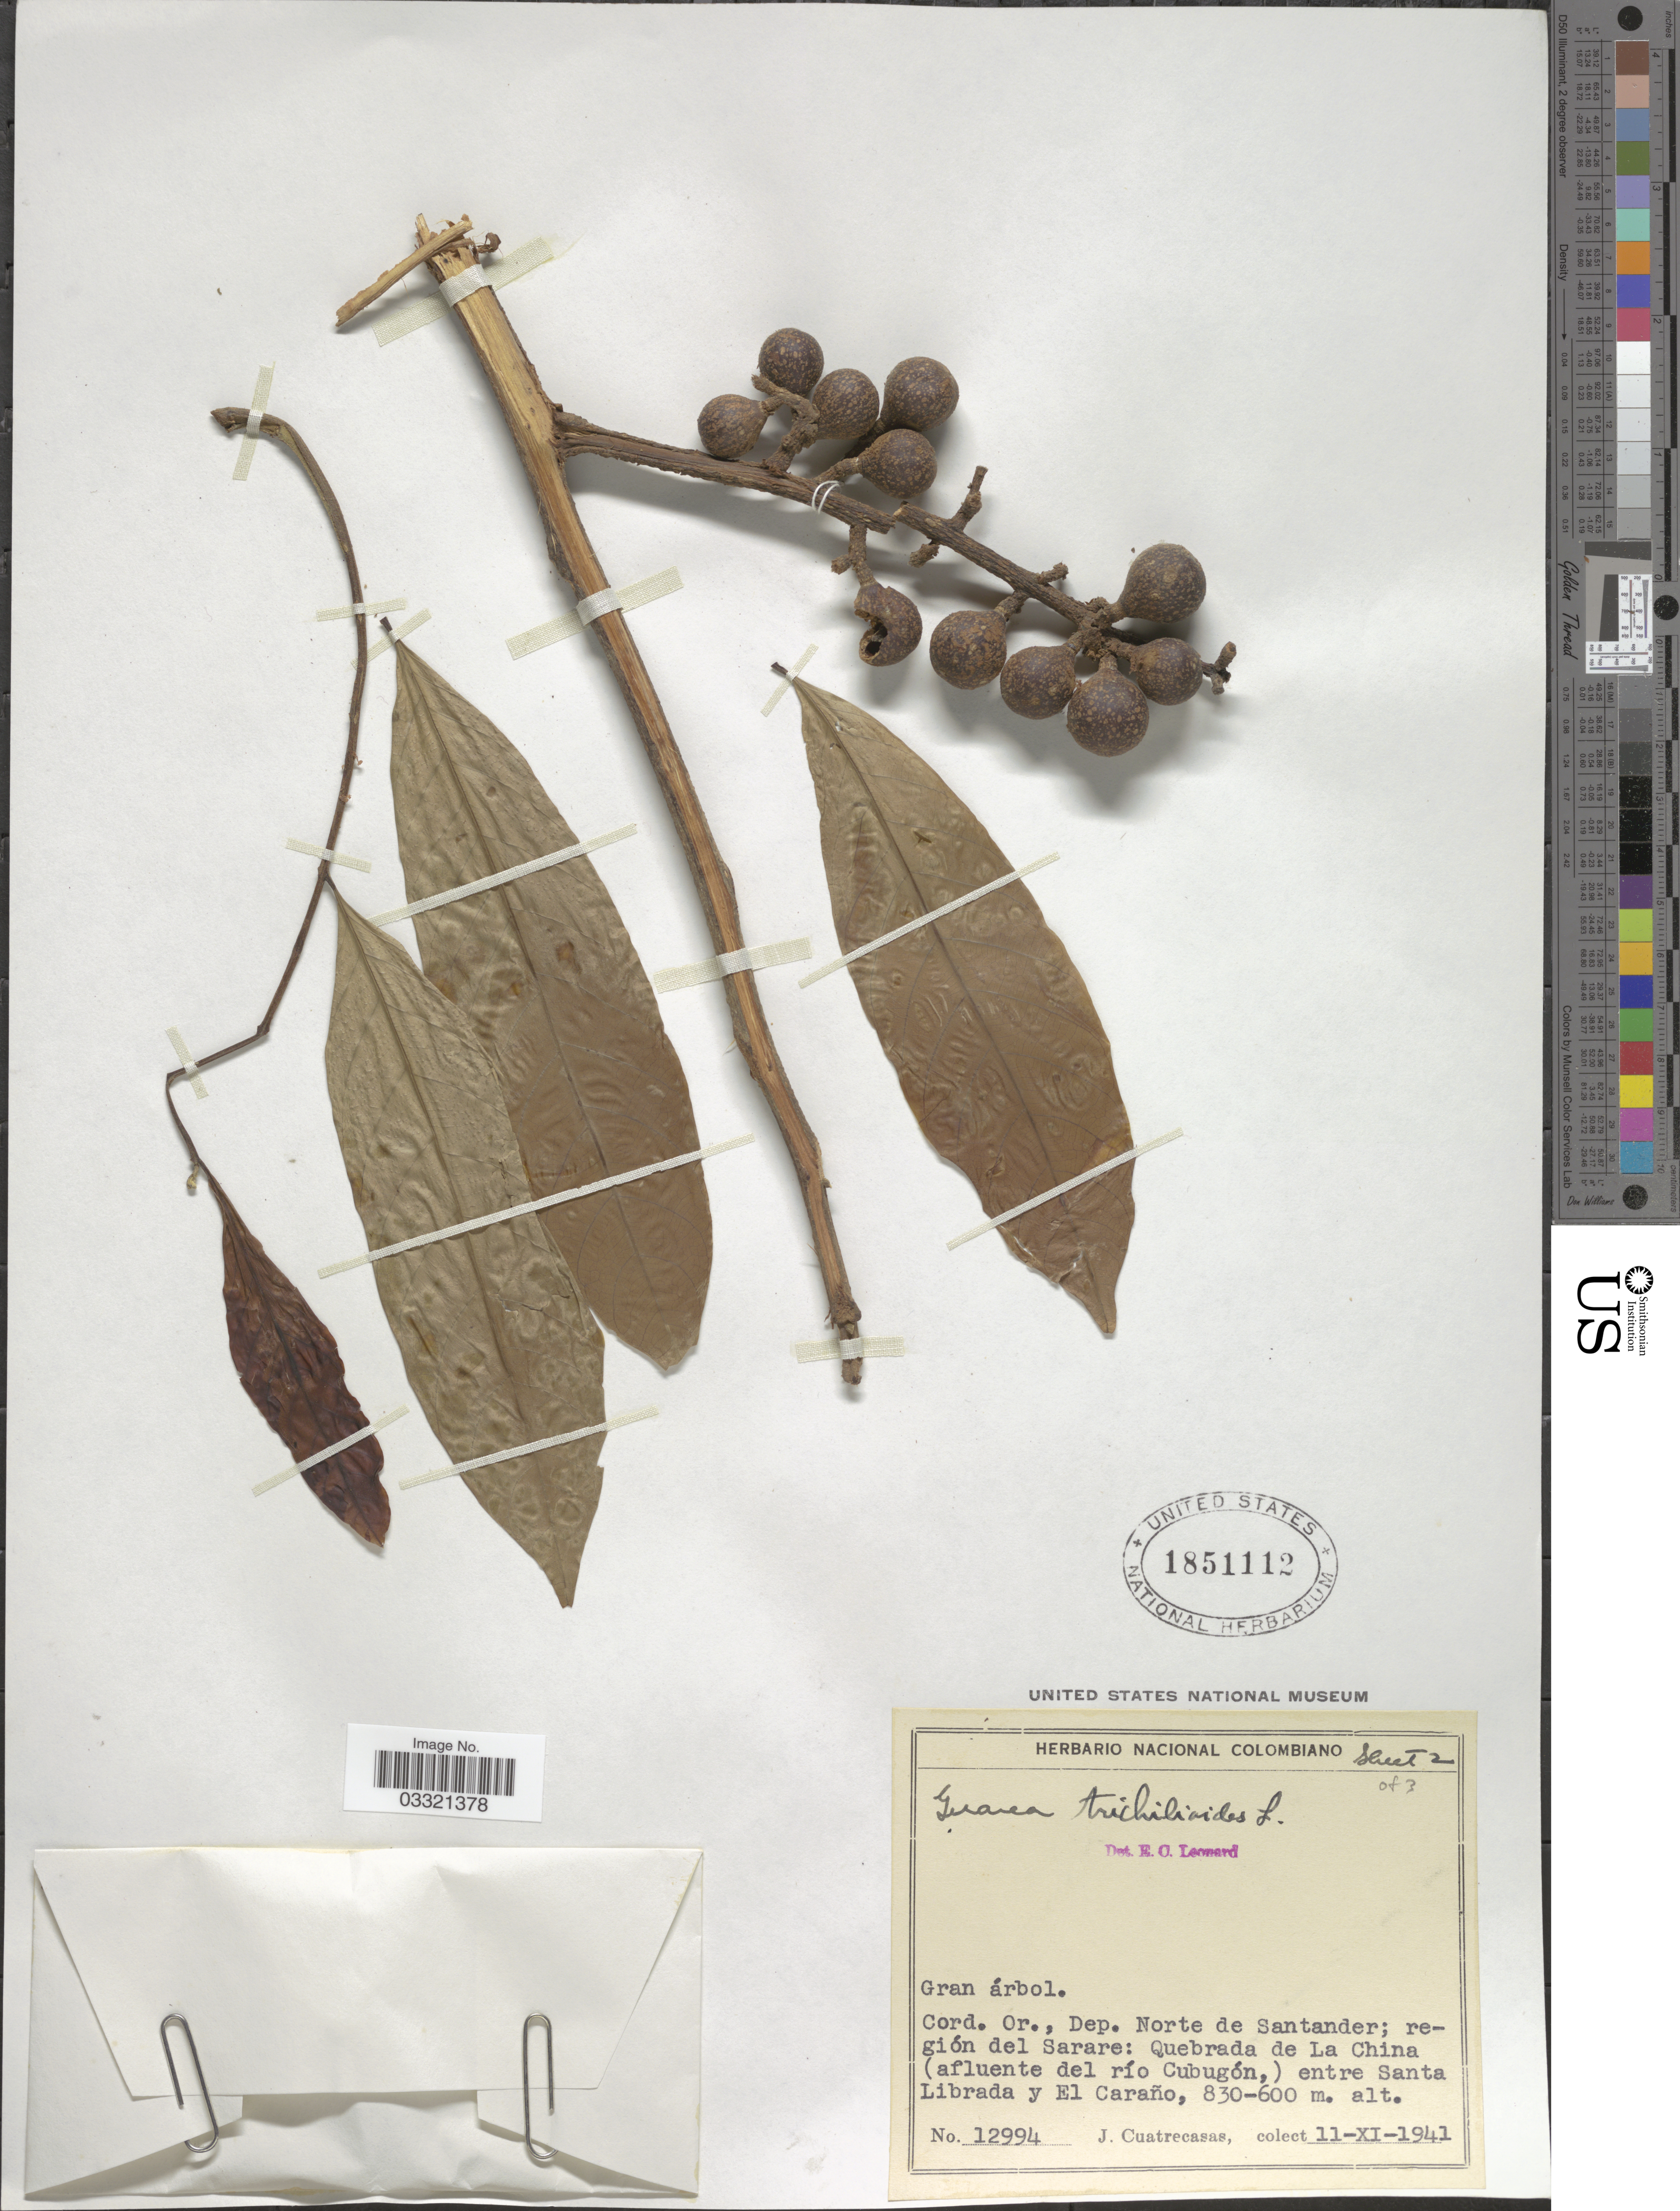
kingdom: Plantae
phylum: Tracheophyta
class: Magnoliopsida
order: Sapindales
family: Meliaceae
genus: Guarea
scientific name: Guarea guidonia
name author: (L.) Sleumer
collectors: J. Cuatrecasas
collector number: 12994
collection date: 1941-11-11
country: Colombia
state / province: Norte de Santander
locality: Cord. Or., Dep. Norte de Santander; región del Sarare: Quebrada de La China (afluente del río Cubugón), entre Santa Librada y El Caraño.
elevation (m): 600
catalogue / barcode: US 1851112